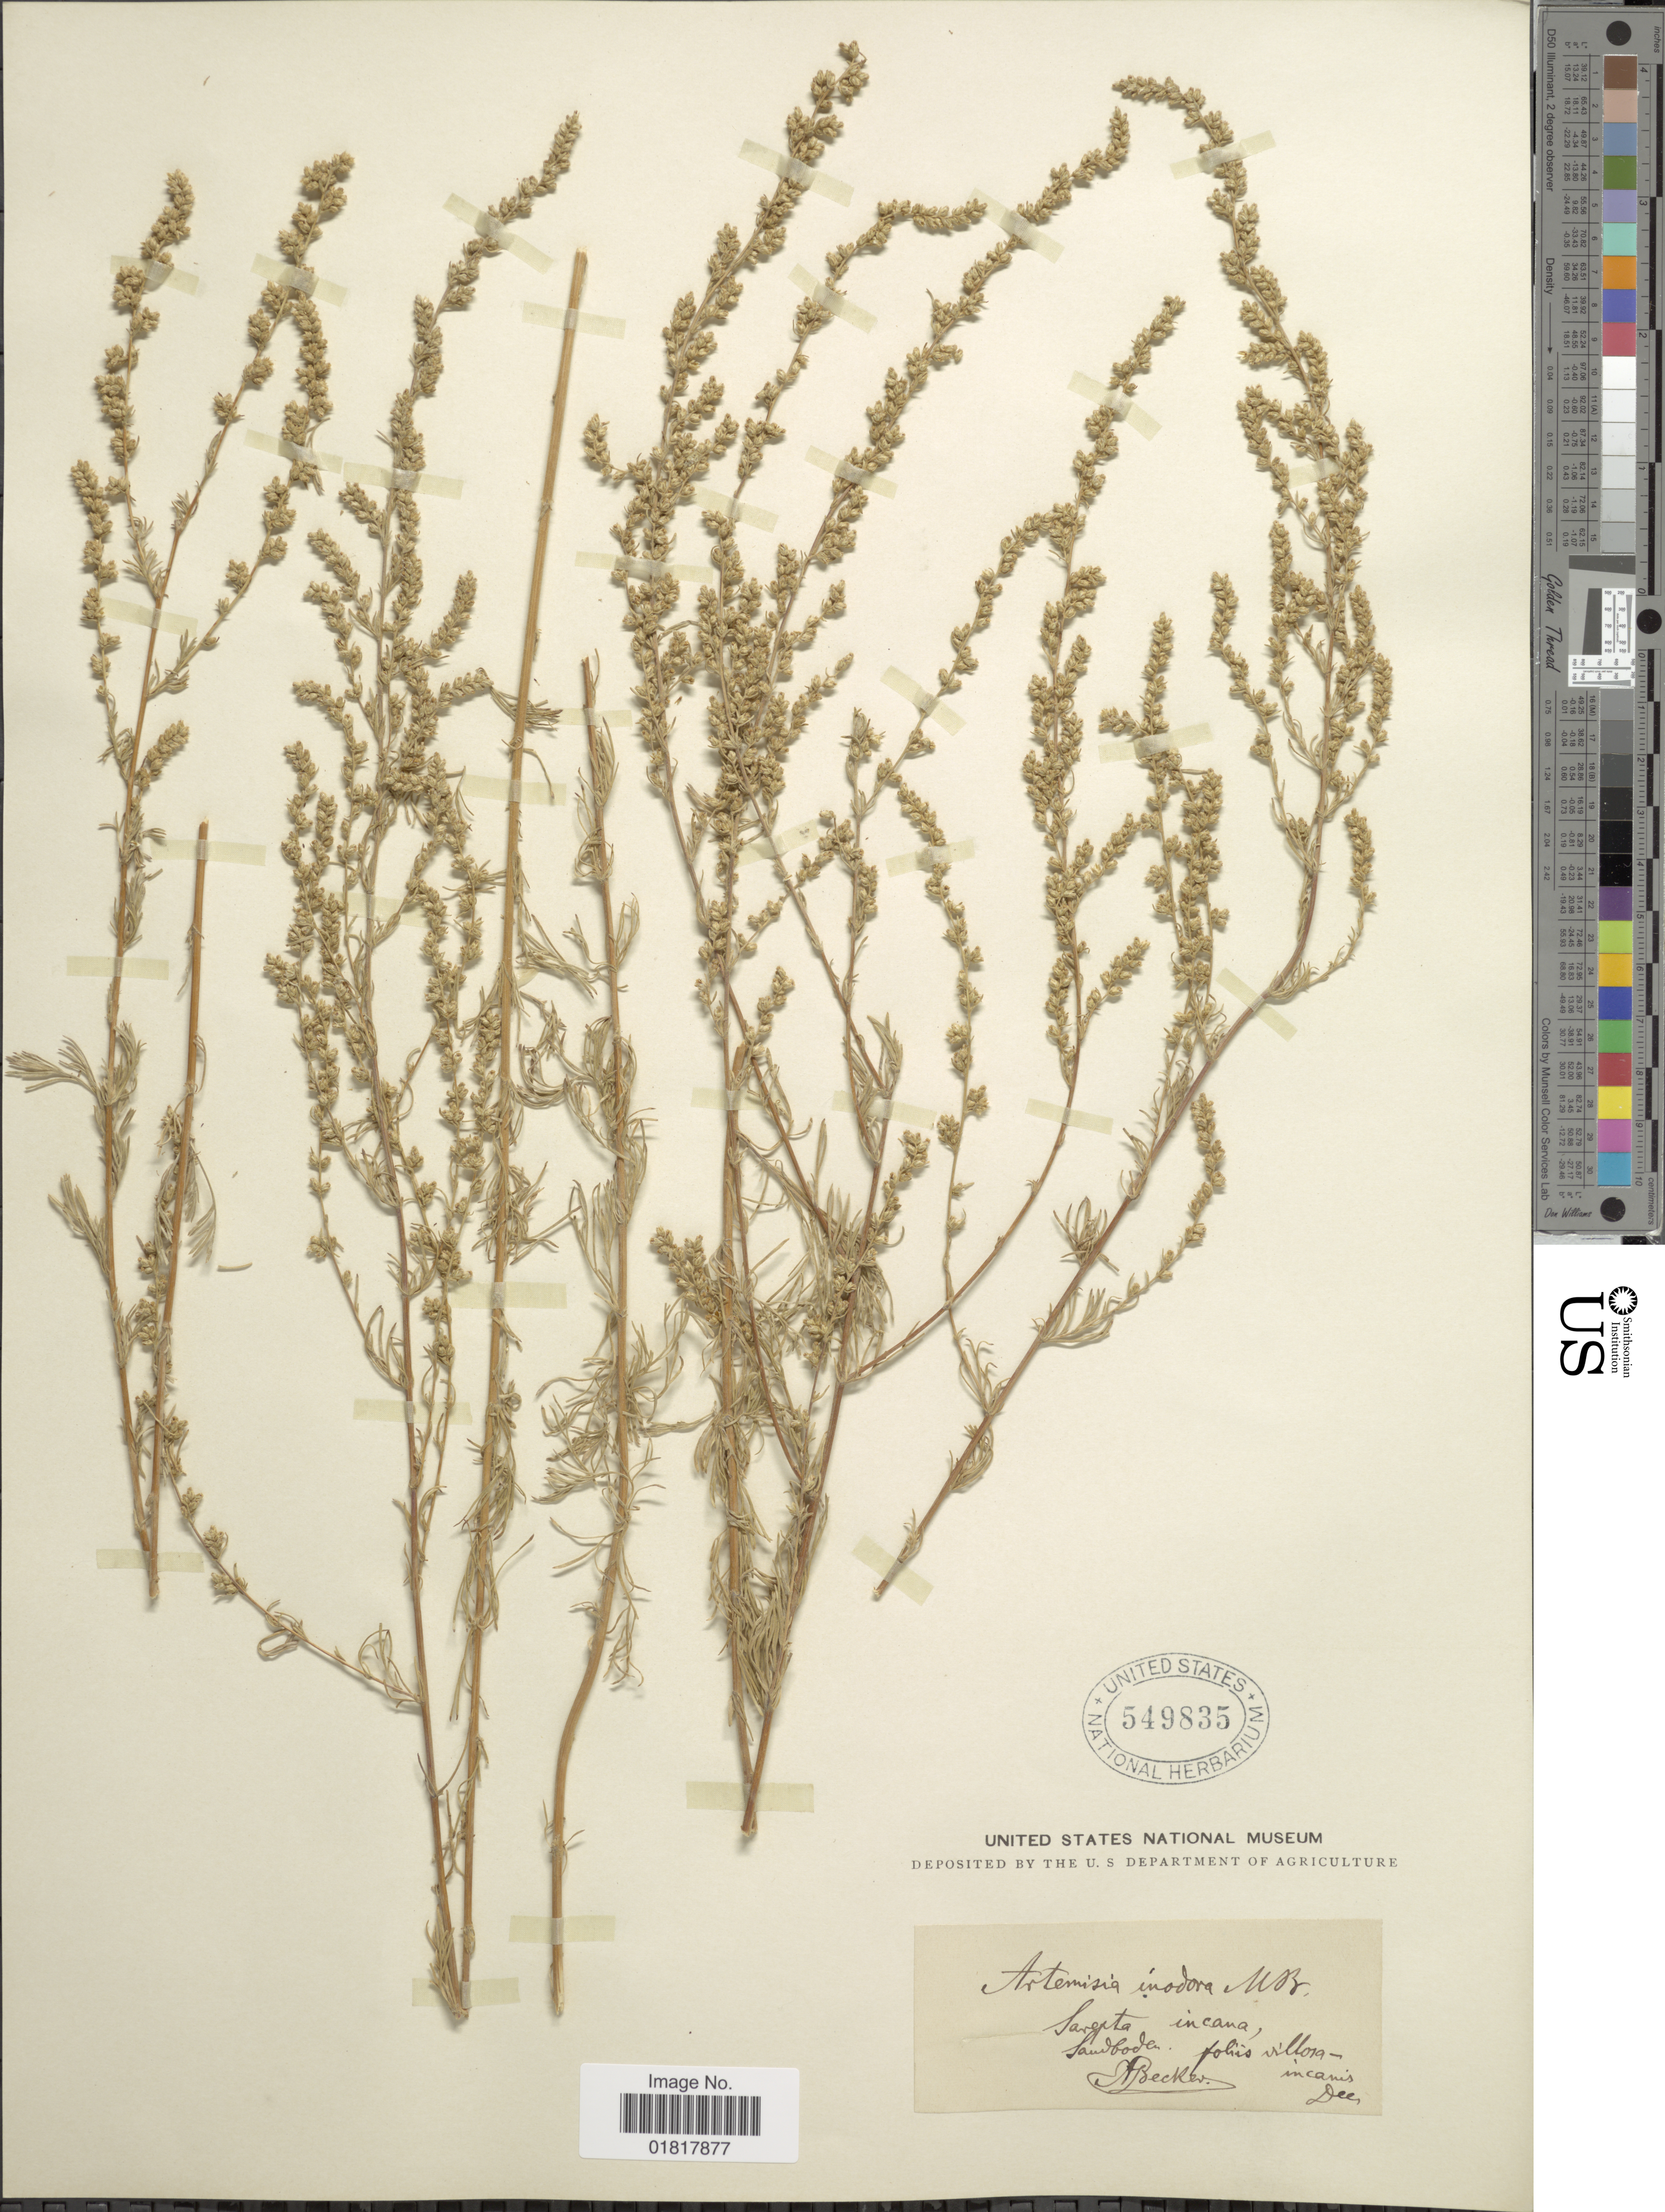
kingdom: Plantae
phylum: Tracheophyta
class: Magnoliopsida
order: Asterales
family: Asteraceae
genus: Artemisia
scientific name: Artemisia inodora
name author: Mill.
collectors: A. Becker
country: Russian Federation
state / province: Volgograd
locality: Sarepta in cana, Sanbodem, polis villosa in canis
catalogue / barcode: US 549835